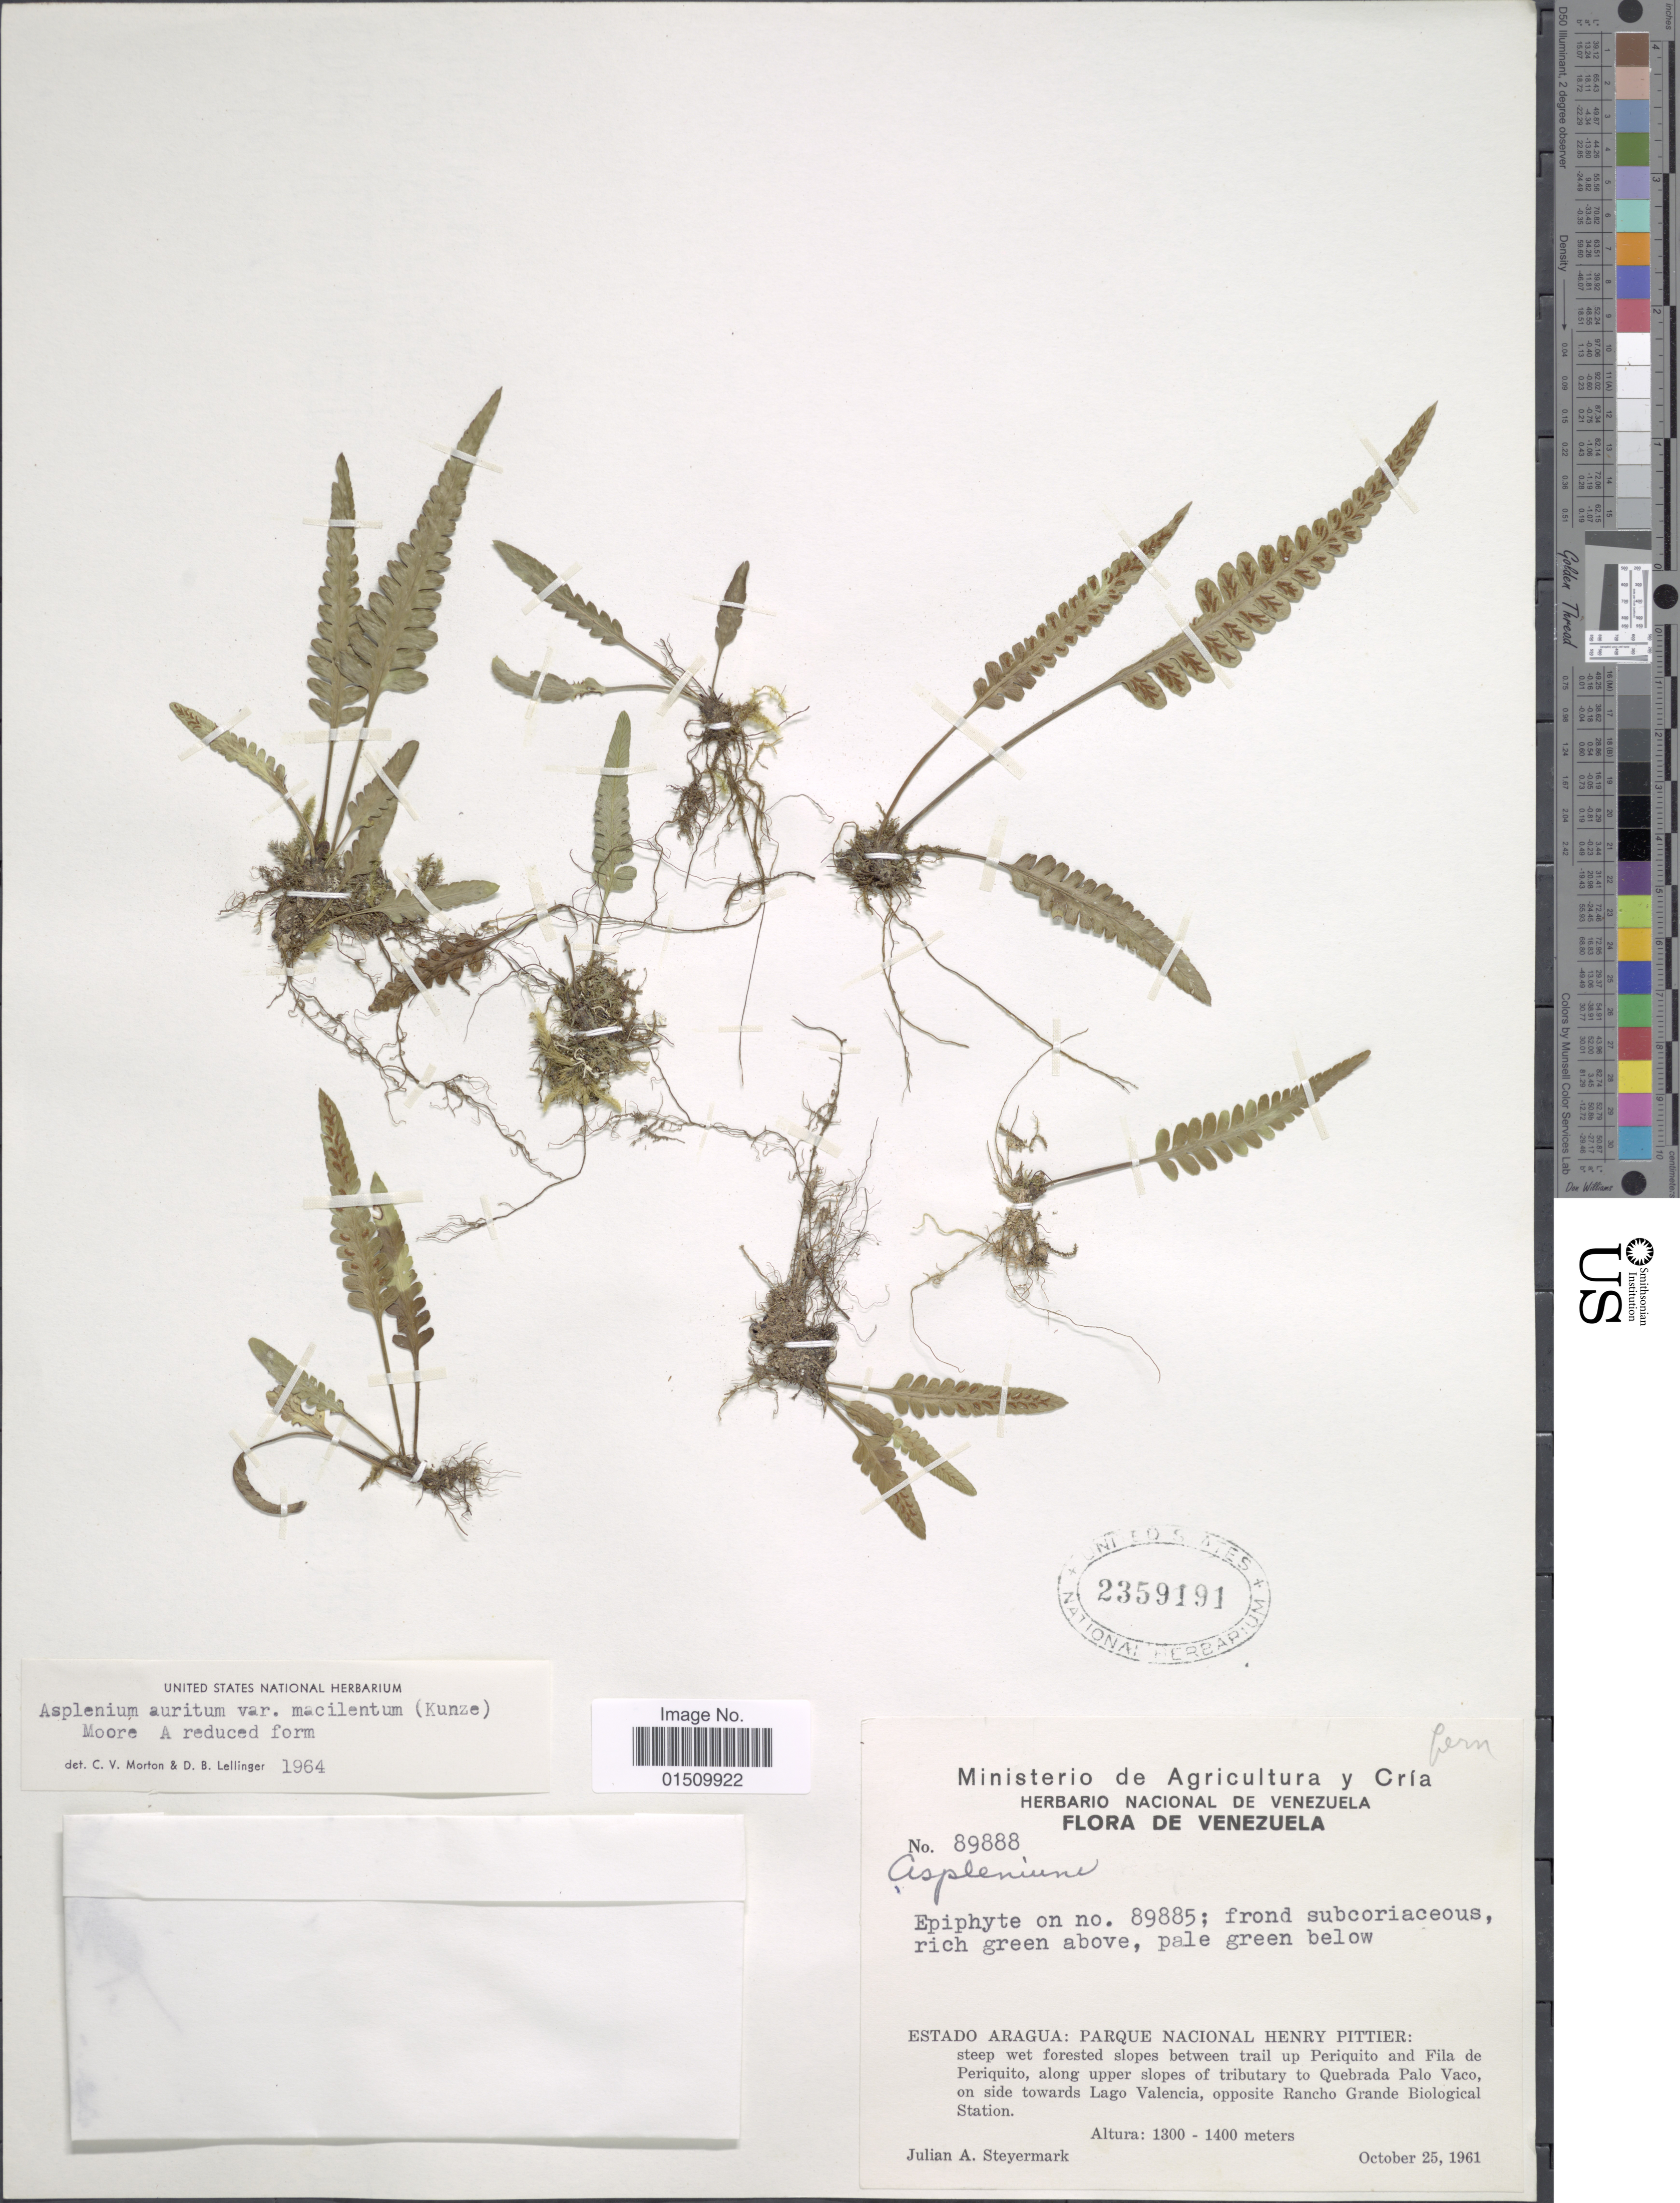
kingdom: Plantae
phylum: Tracheophyta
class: Polypodiopsida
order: Polypodiales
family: Aspleniaceae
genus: Asplenium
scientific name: Asplenium auritum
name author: Sw.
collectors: J. Steyermark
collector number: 89888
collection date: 1961-10-25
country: Venezuela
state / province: Aragua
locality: Venezuela, Estado Aragua, Parque Nacional Henry Pittier: between trail up Periquito and Fila de Periquito, along upper slopes of tributary to Quebrada Palo Vaco, on side towards Lago Valencia, opposite Rancho Grande Biological Station.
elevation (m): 1300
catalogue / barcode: US 2359191